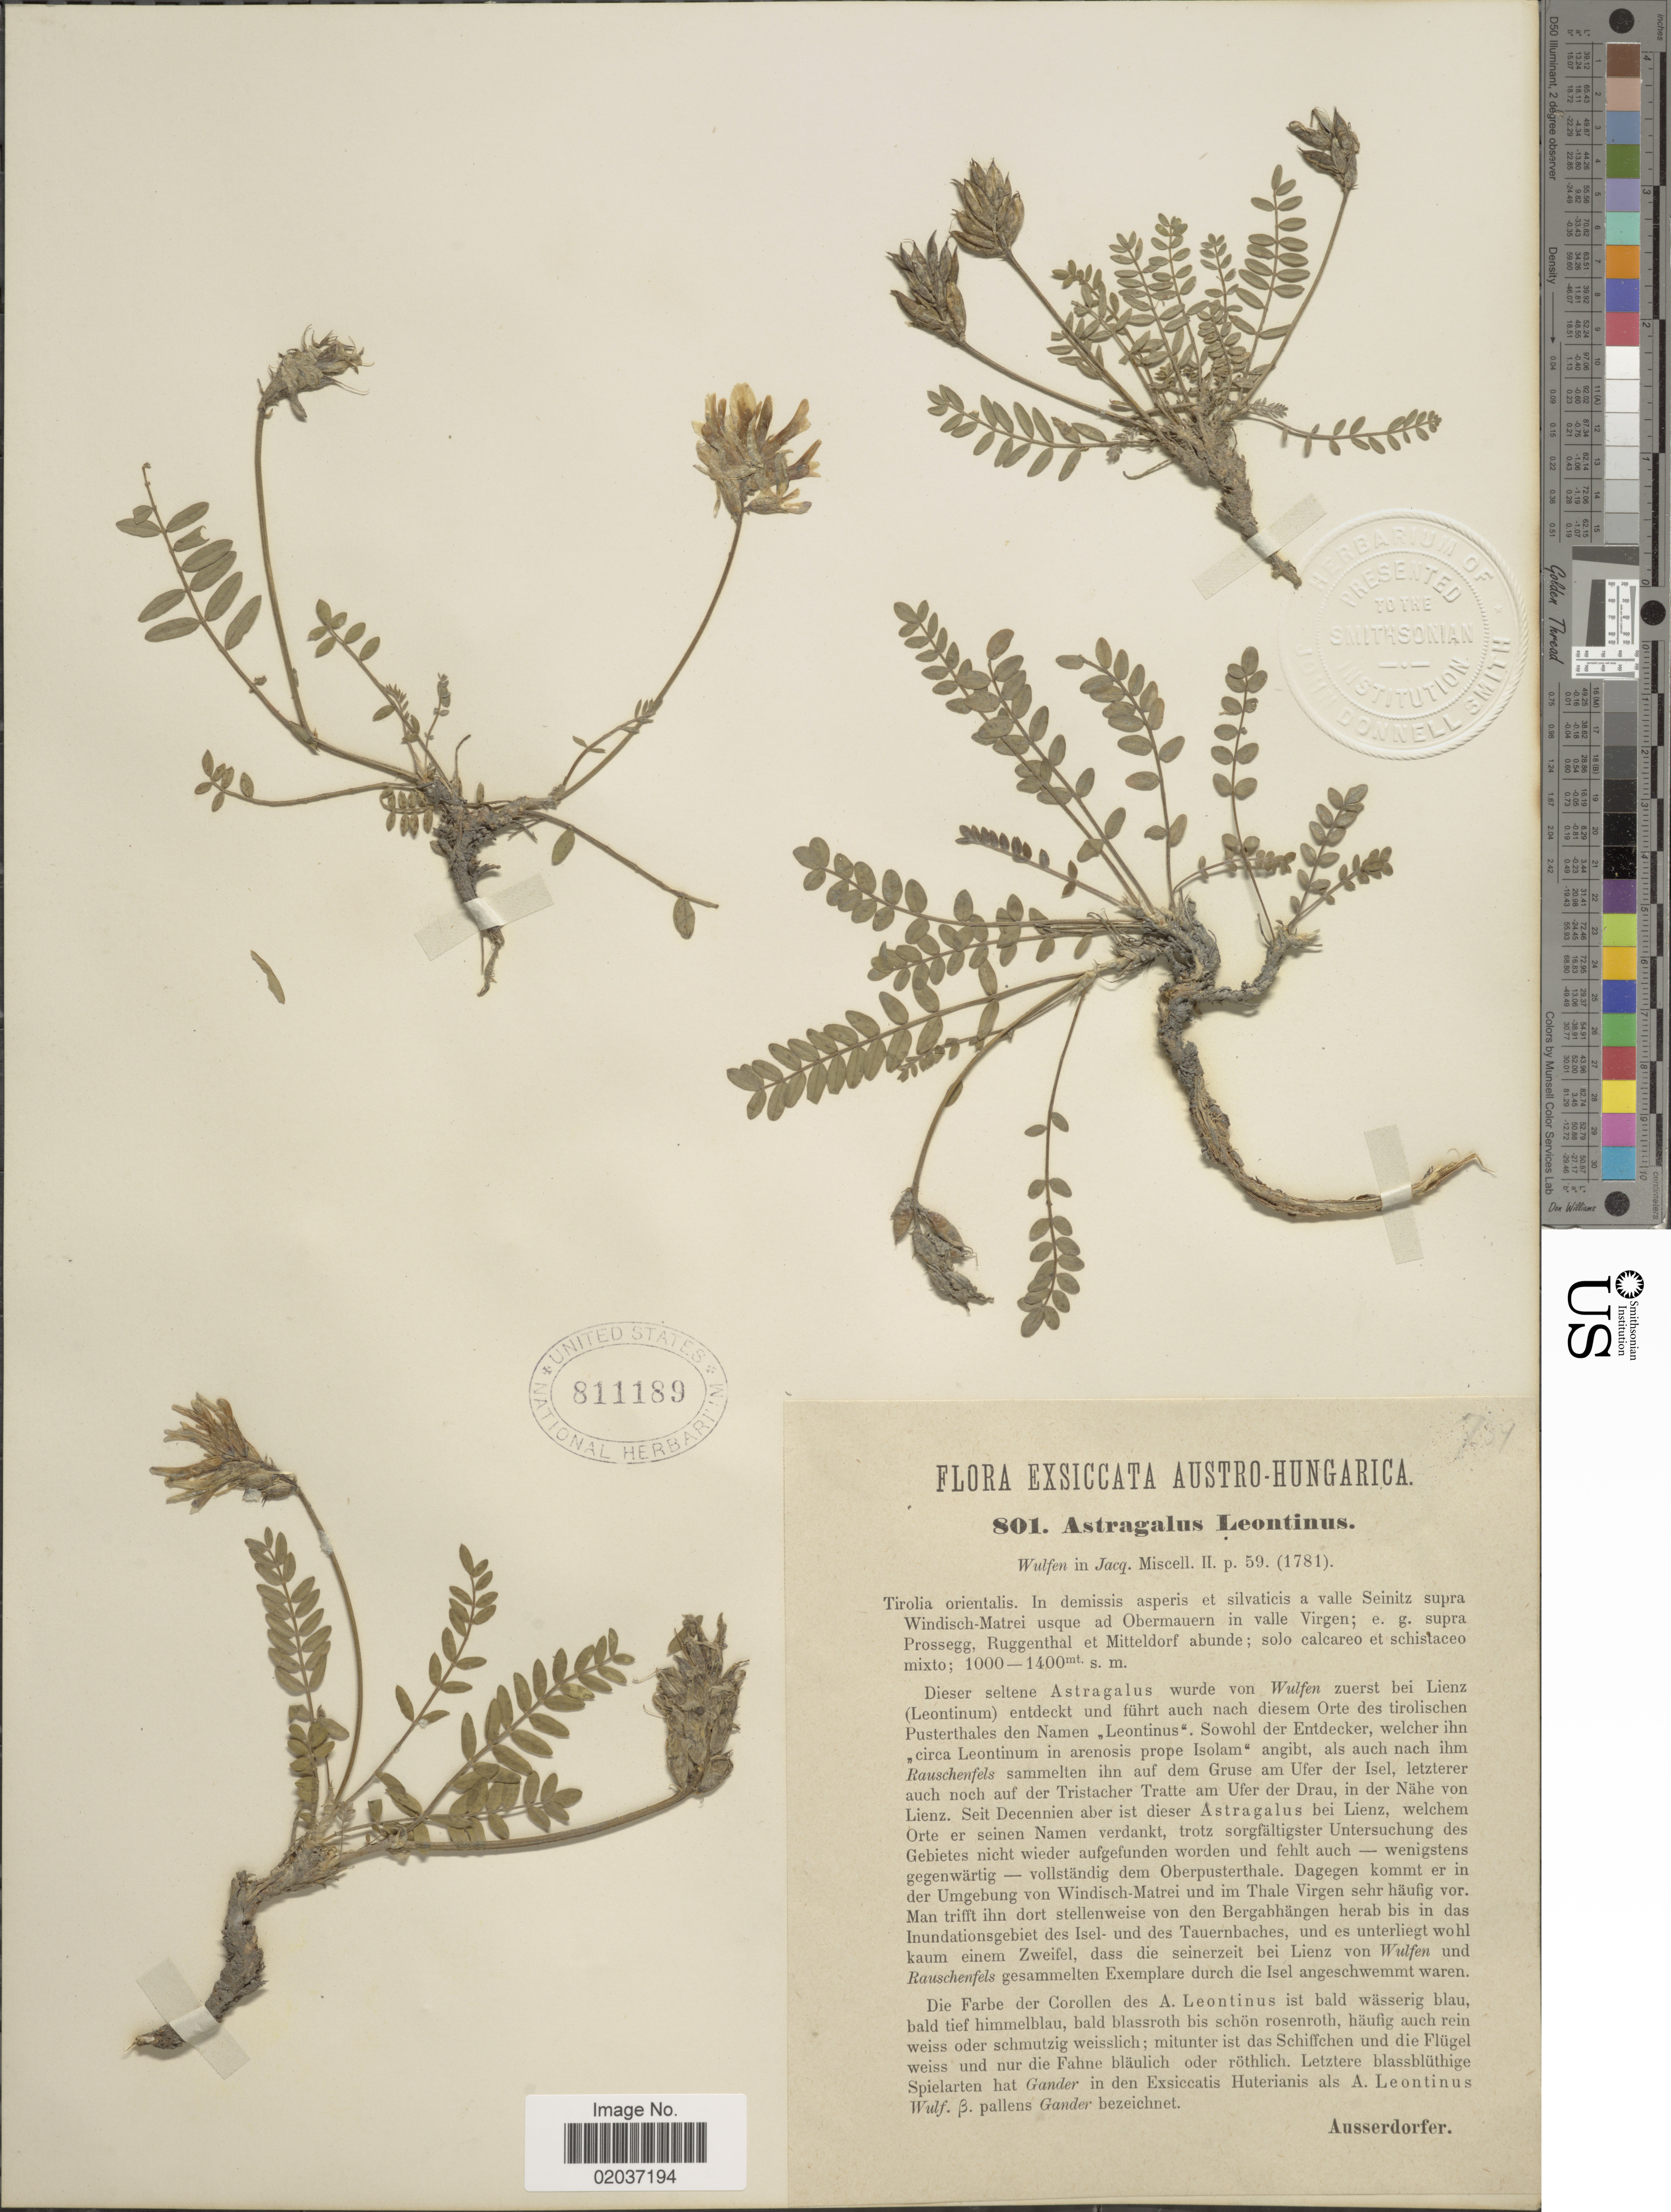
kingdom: Plantae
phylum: Tracheophyta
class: Magnoliopsida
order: Fabales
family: Fabaceae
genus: Astragalus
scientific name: Astragalus leontinus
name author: Wulfen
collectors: A. Ausserdorfer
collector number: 801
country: Austria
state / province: Tirol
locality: Tirolia orientalis. In demissis asperis et silvaticis a valle Seinitz supra Windisch-Matrei usque ad Obermauern in valle Virgen; e.g. supra Prossegg, Ruggenthal et Mitteldorf abunde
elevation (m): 1000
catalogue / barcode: US 811189